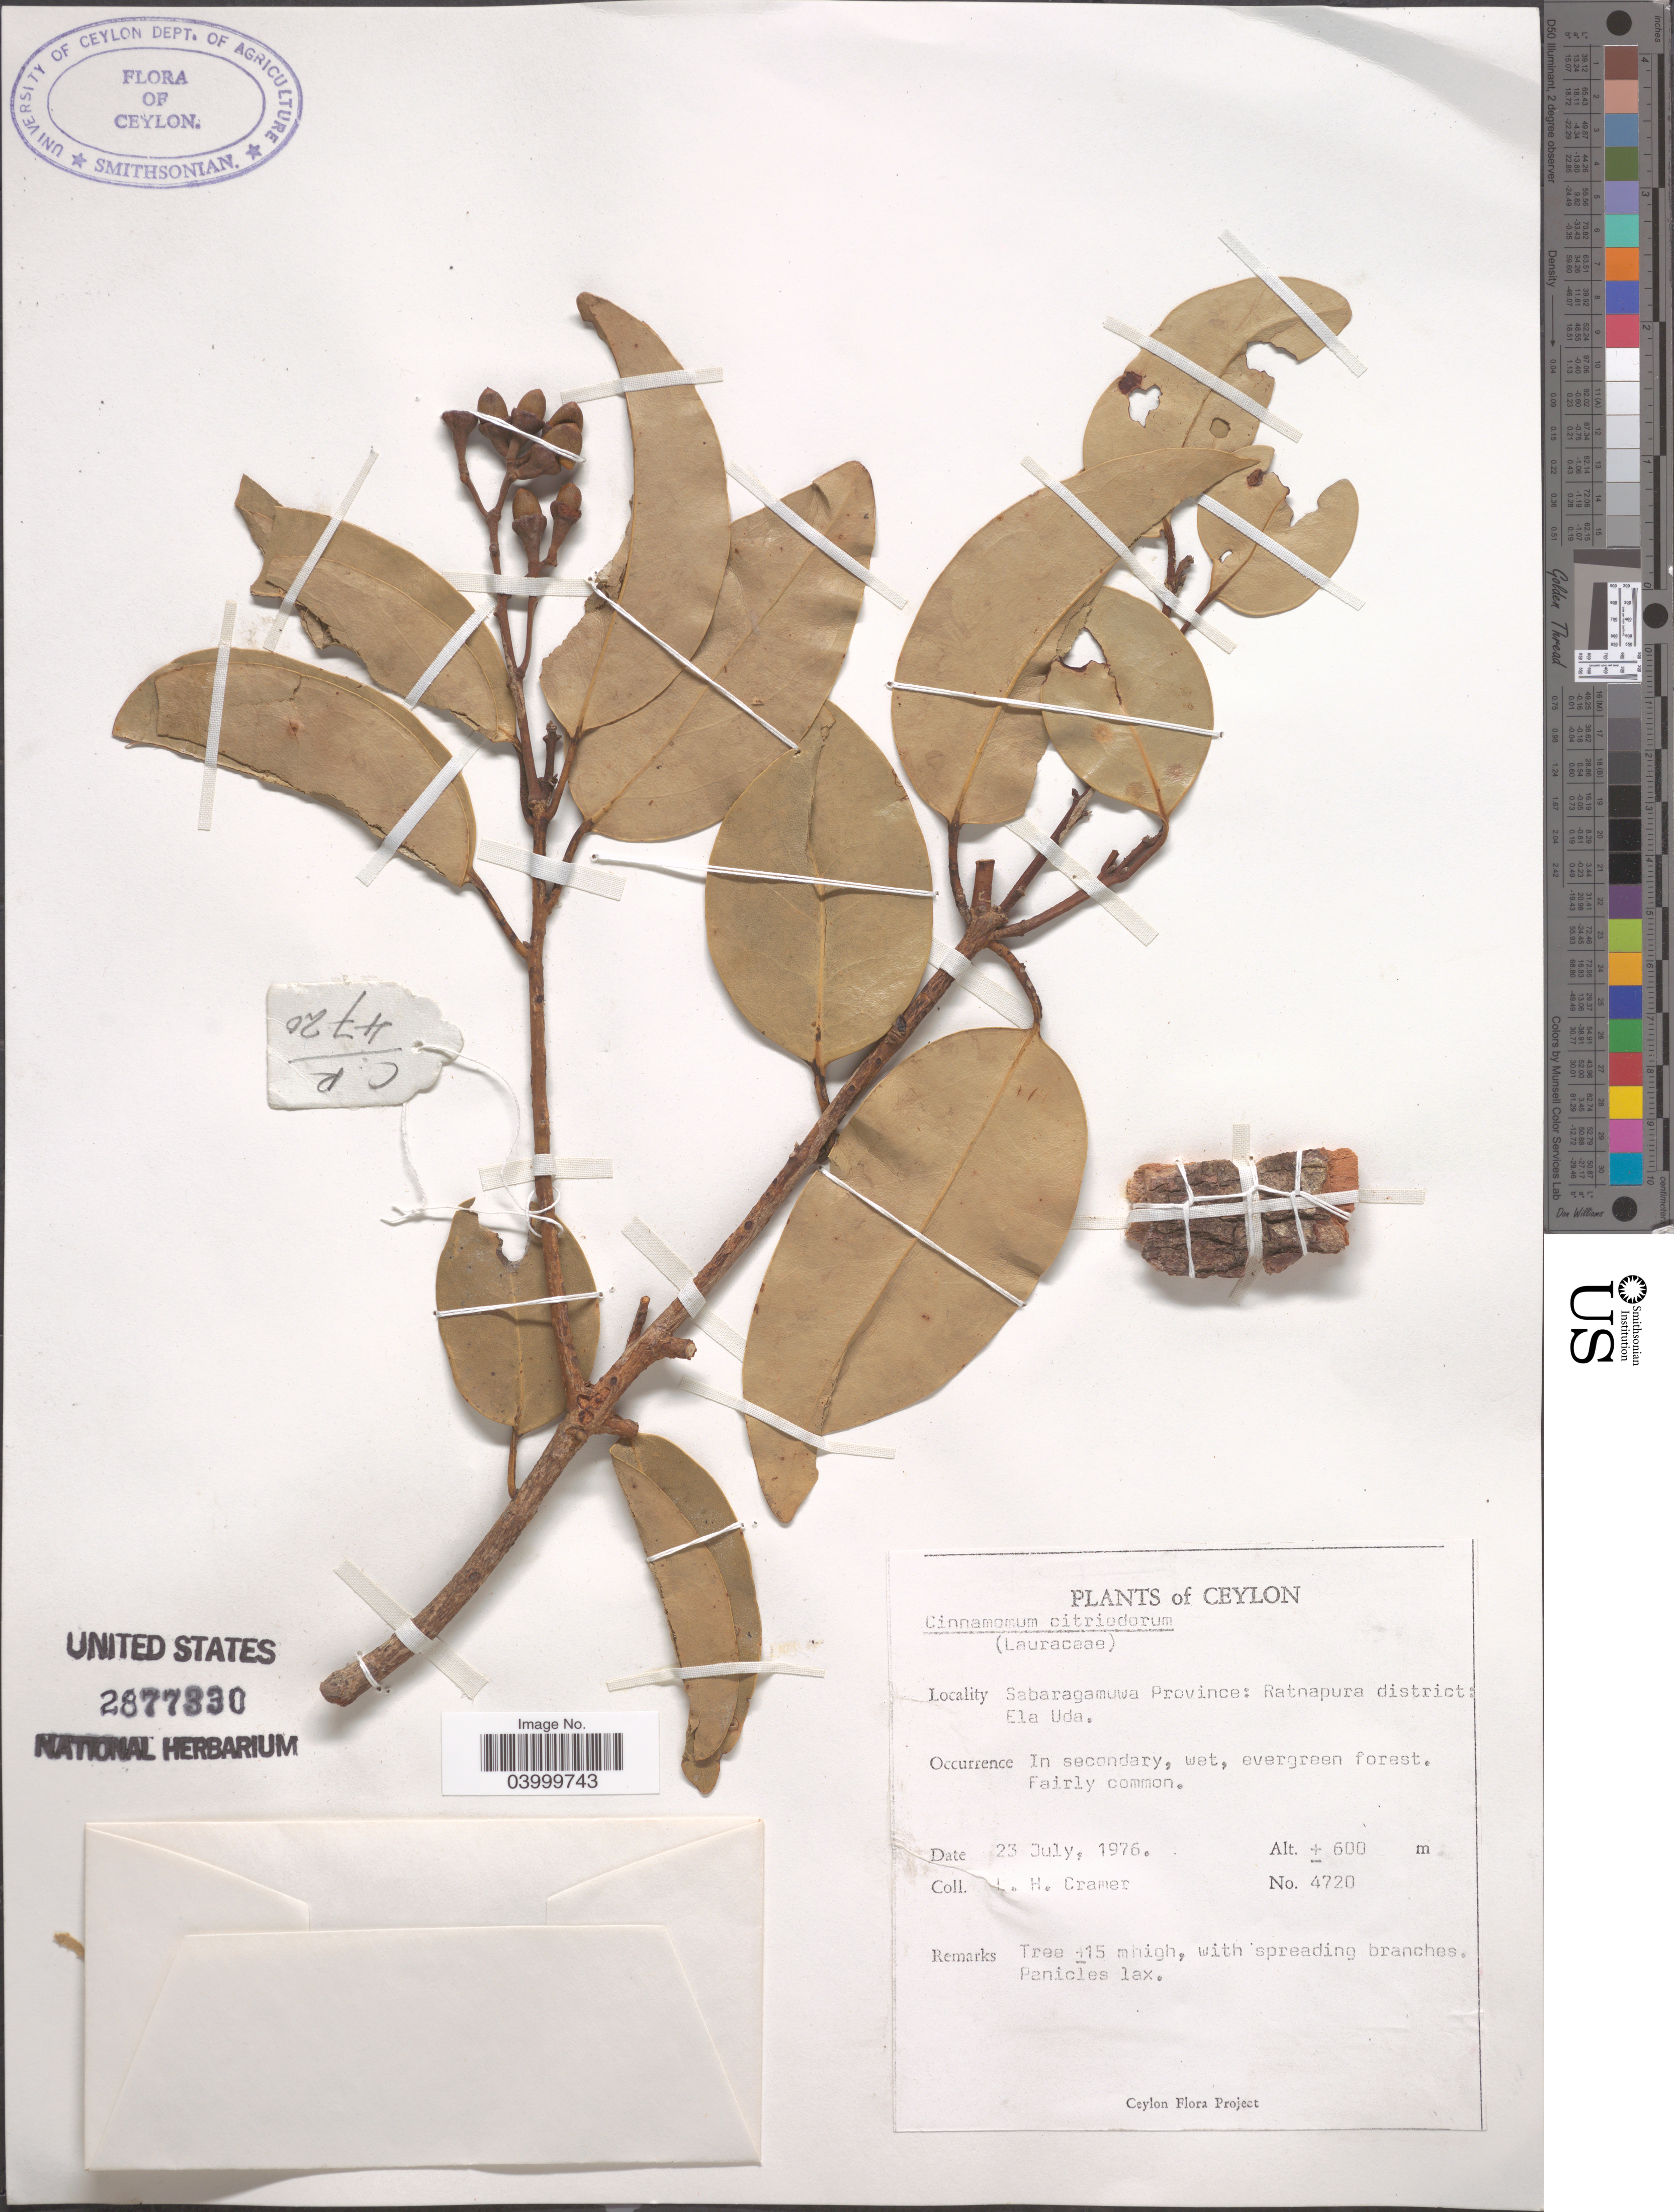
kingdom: Plantae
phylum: Tracheophyta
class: Magnoliopsida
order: Laurales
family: Lauraceae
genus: Cinnamomum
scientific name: Cinnamomum citriodorum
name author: Thwaites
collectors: L. H. Cramer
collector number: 4720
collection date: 1976-07-23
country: Sri Lanka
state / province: Sabaragamuwa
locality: Ratnapura district: Ela Uda.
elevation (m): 600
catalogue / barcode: US 2877330